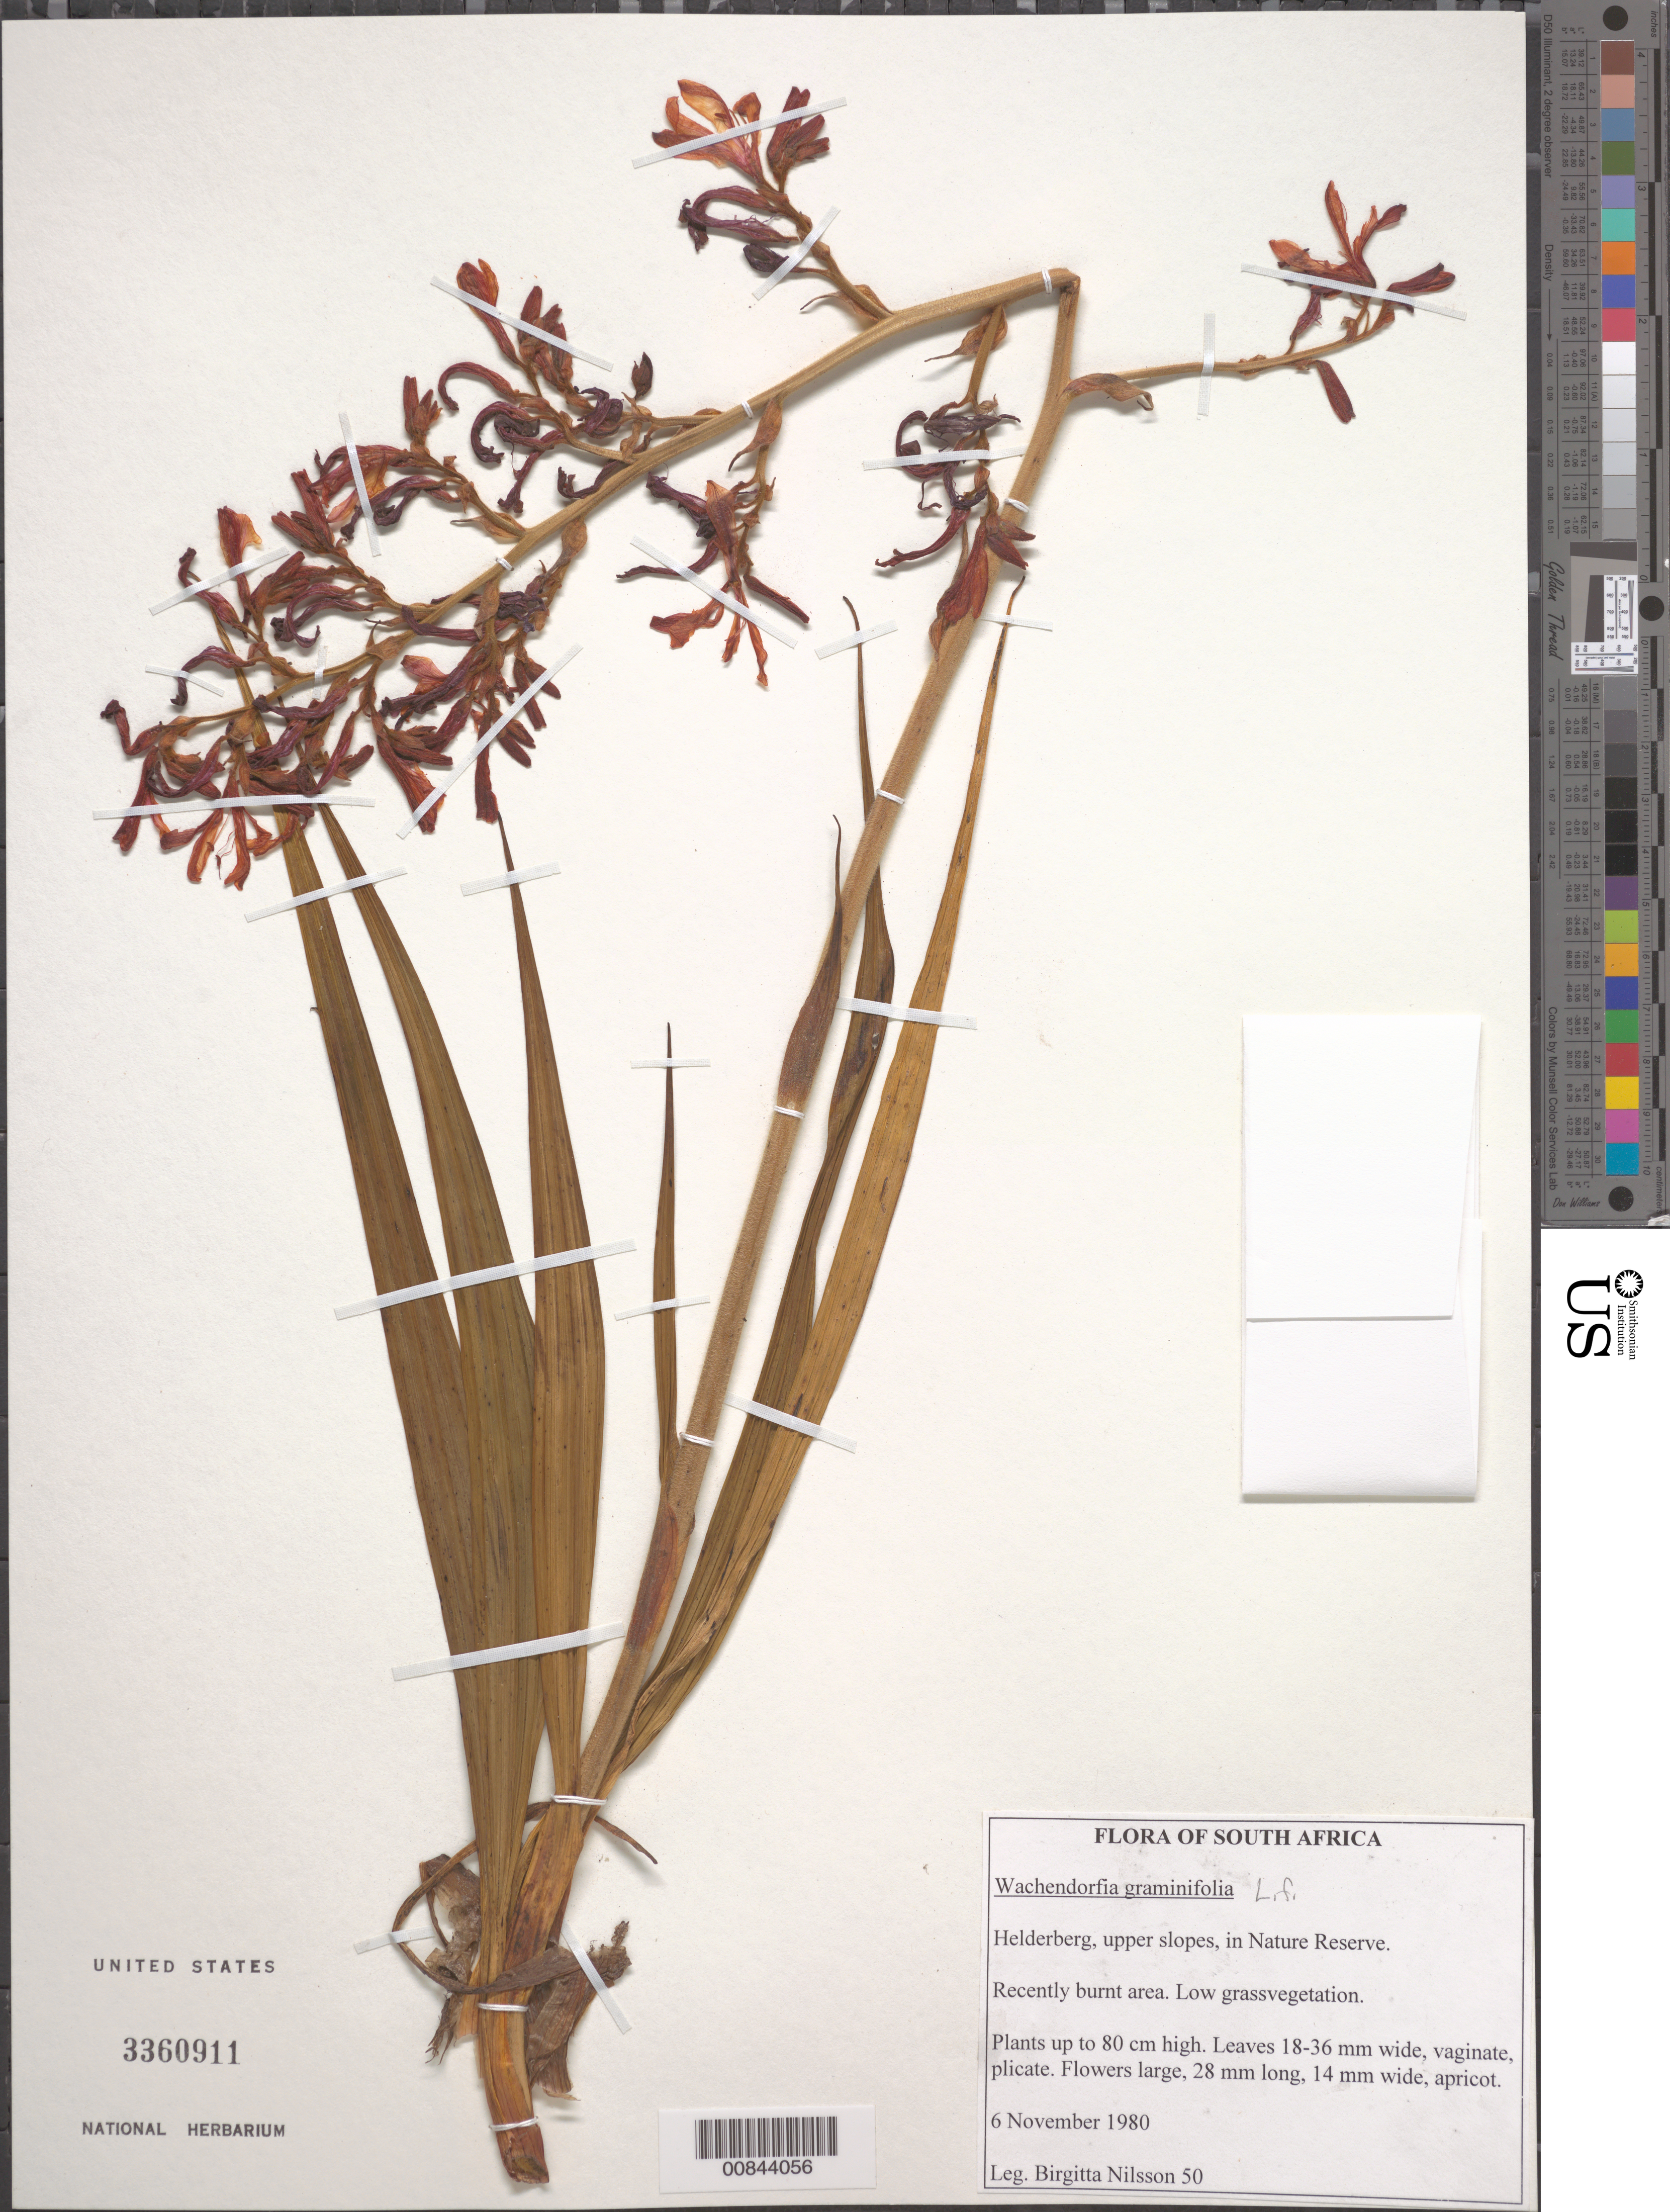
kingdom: Plantae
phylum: Tracheophyta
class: Liliopsida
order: Commelinales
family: Haemodoraceae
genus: Wachendorfia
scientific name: Wachendorfia graminifolia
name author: L. f.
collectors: B. Carlin-Nilsson et al.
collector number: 50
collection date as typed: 06 Nov 1980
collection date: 1980-11-06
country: South Africa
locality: Helderberg, upper slopes, in Nature Reserve.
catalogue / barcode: US 3360911